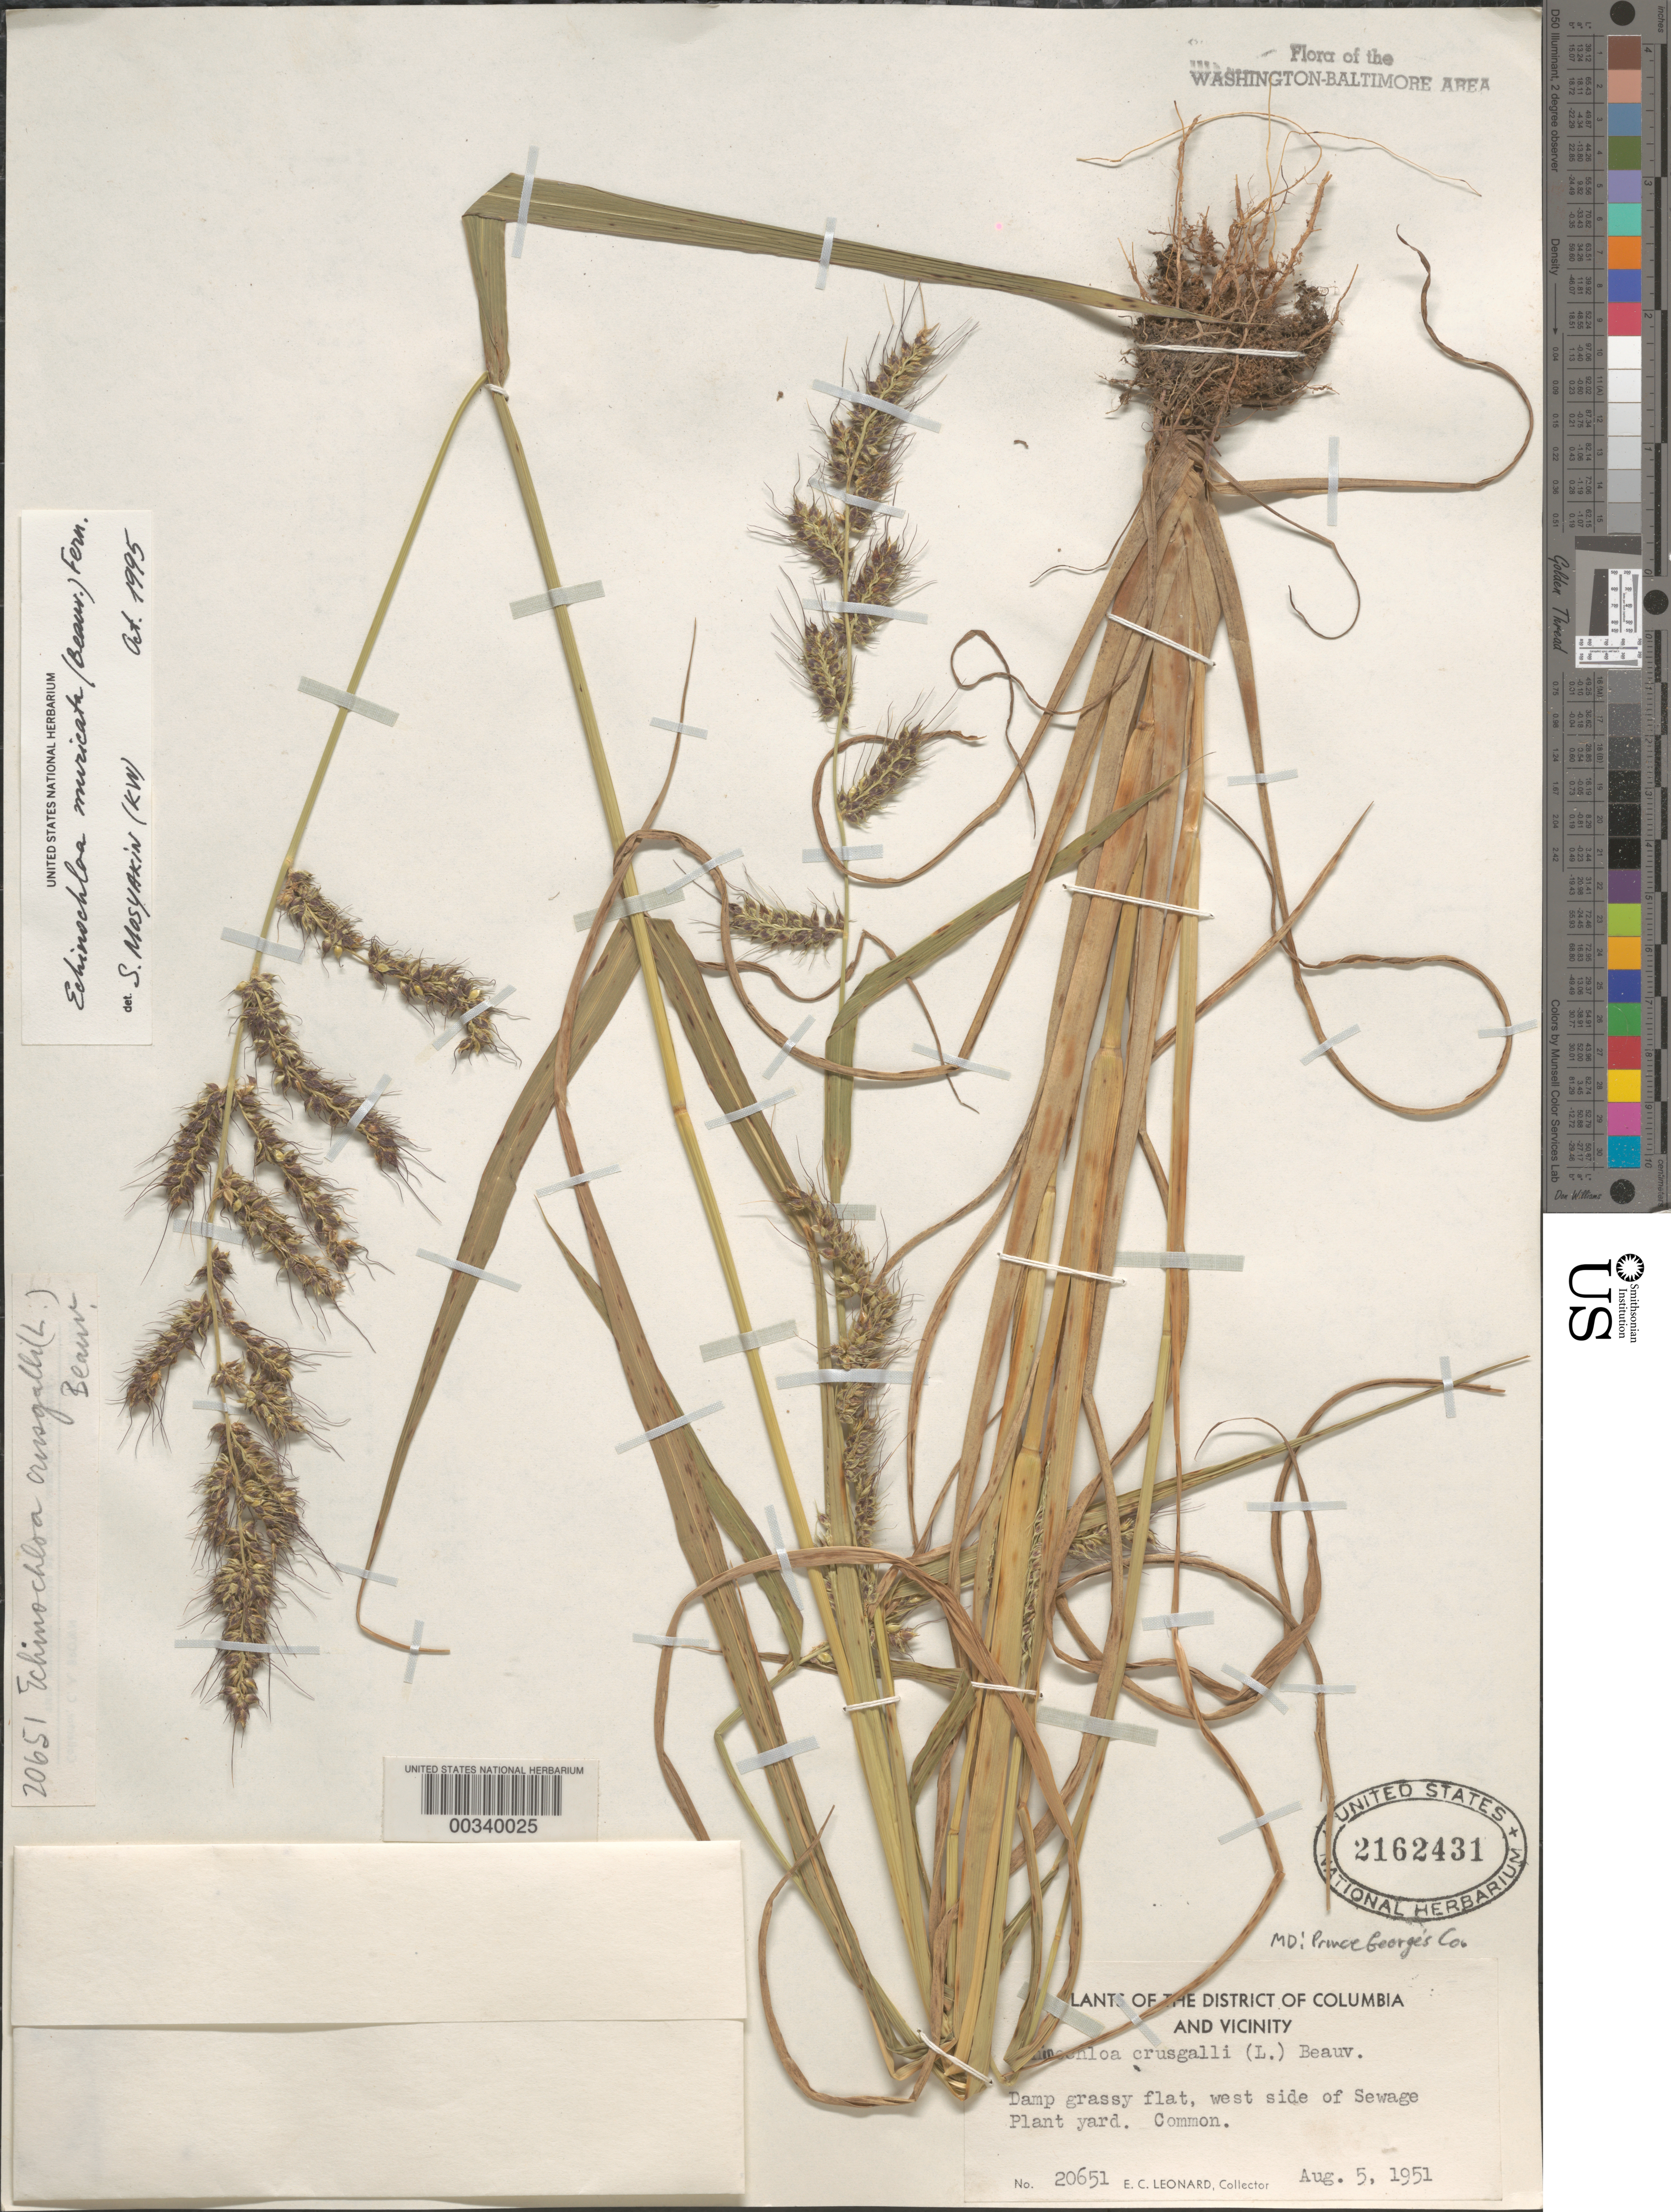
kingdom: Plantae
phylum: Tracheophyta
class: Liliopsida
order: Poales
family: Poaceae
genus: Echinochloa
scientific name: Echinochloa muricata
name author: (P. Beauv.) Fernald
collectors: E. C. Leonard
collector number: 20651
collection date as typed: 05 Aug 1951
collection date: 1951-08-05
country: United States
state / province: District of Columbia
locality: Sewage Plant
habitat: Damp grassy flat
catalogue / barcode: US 2162431